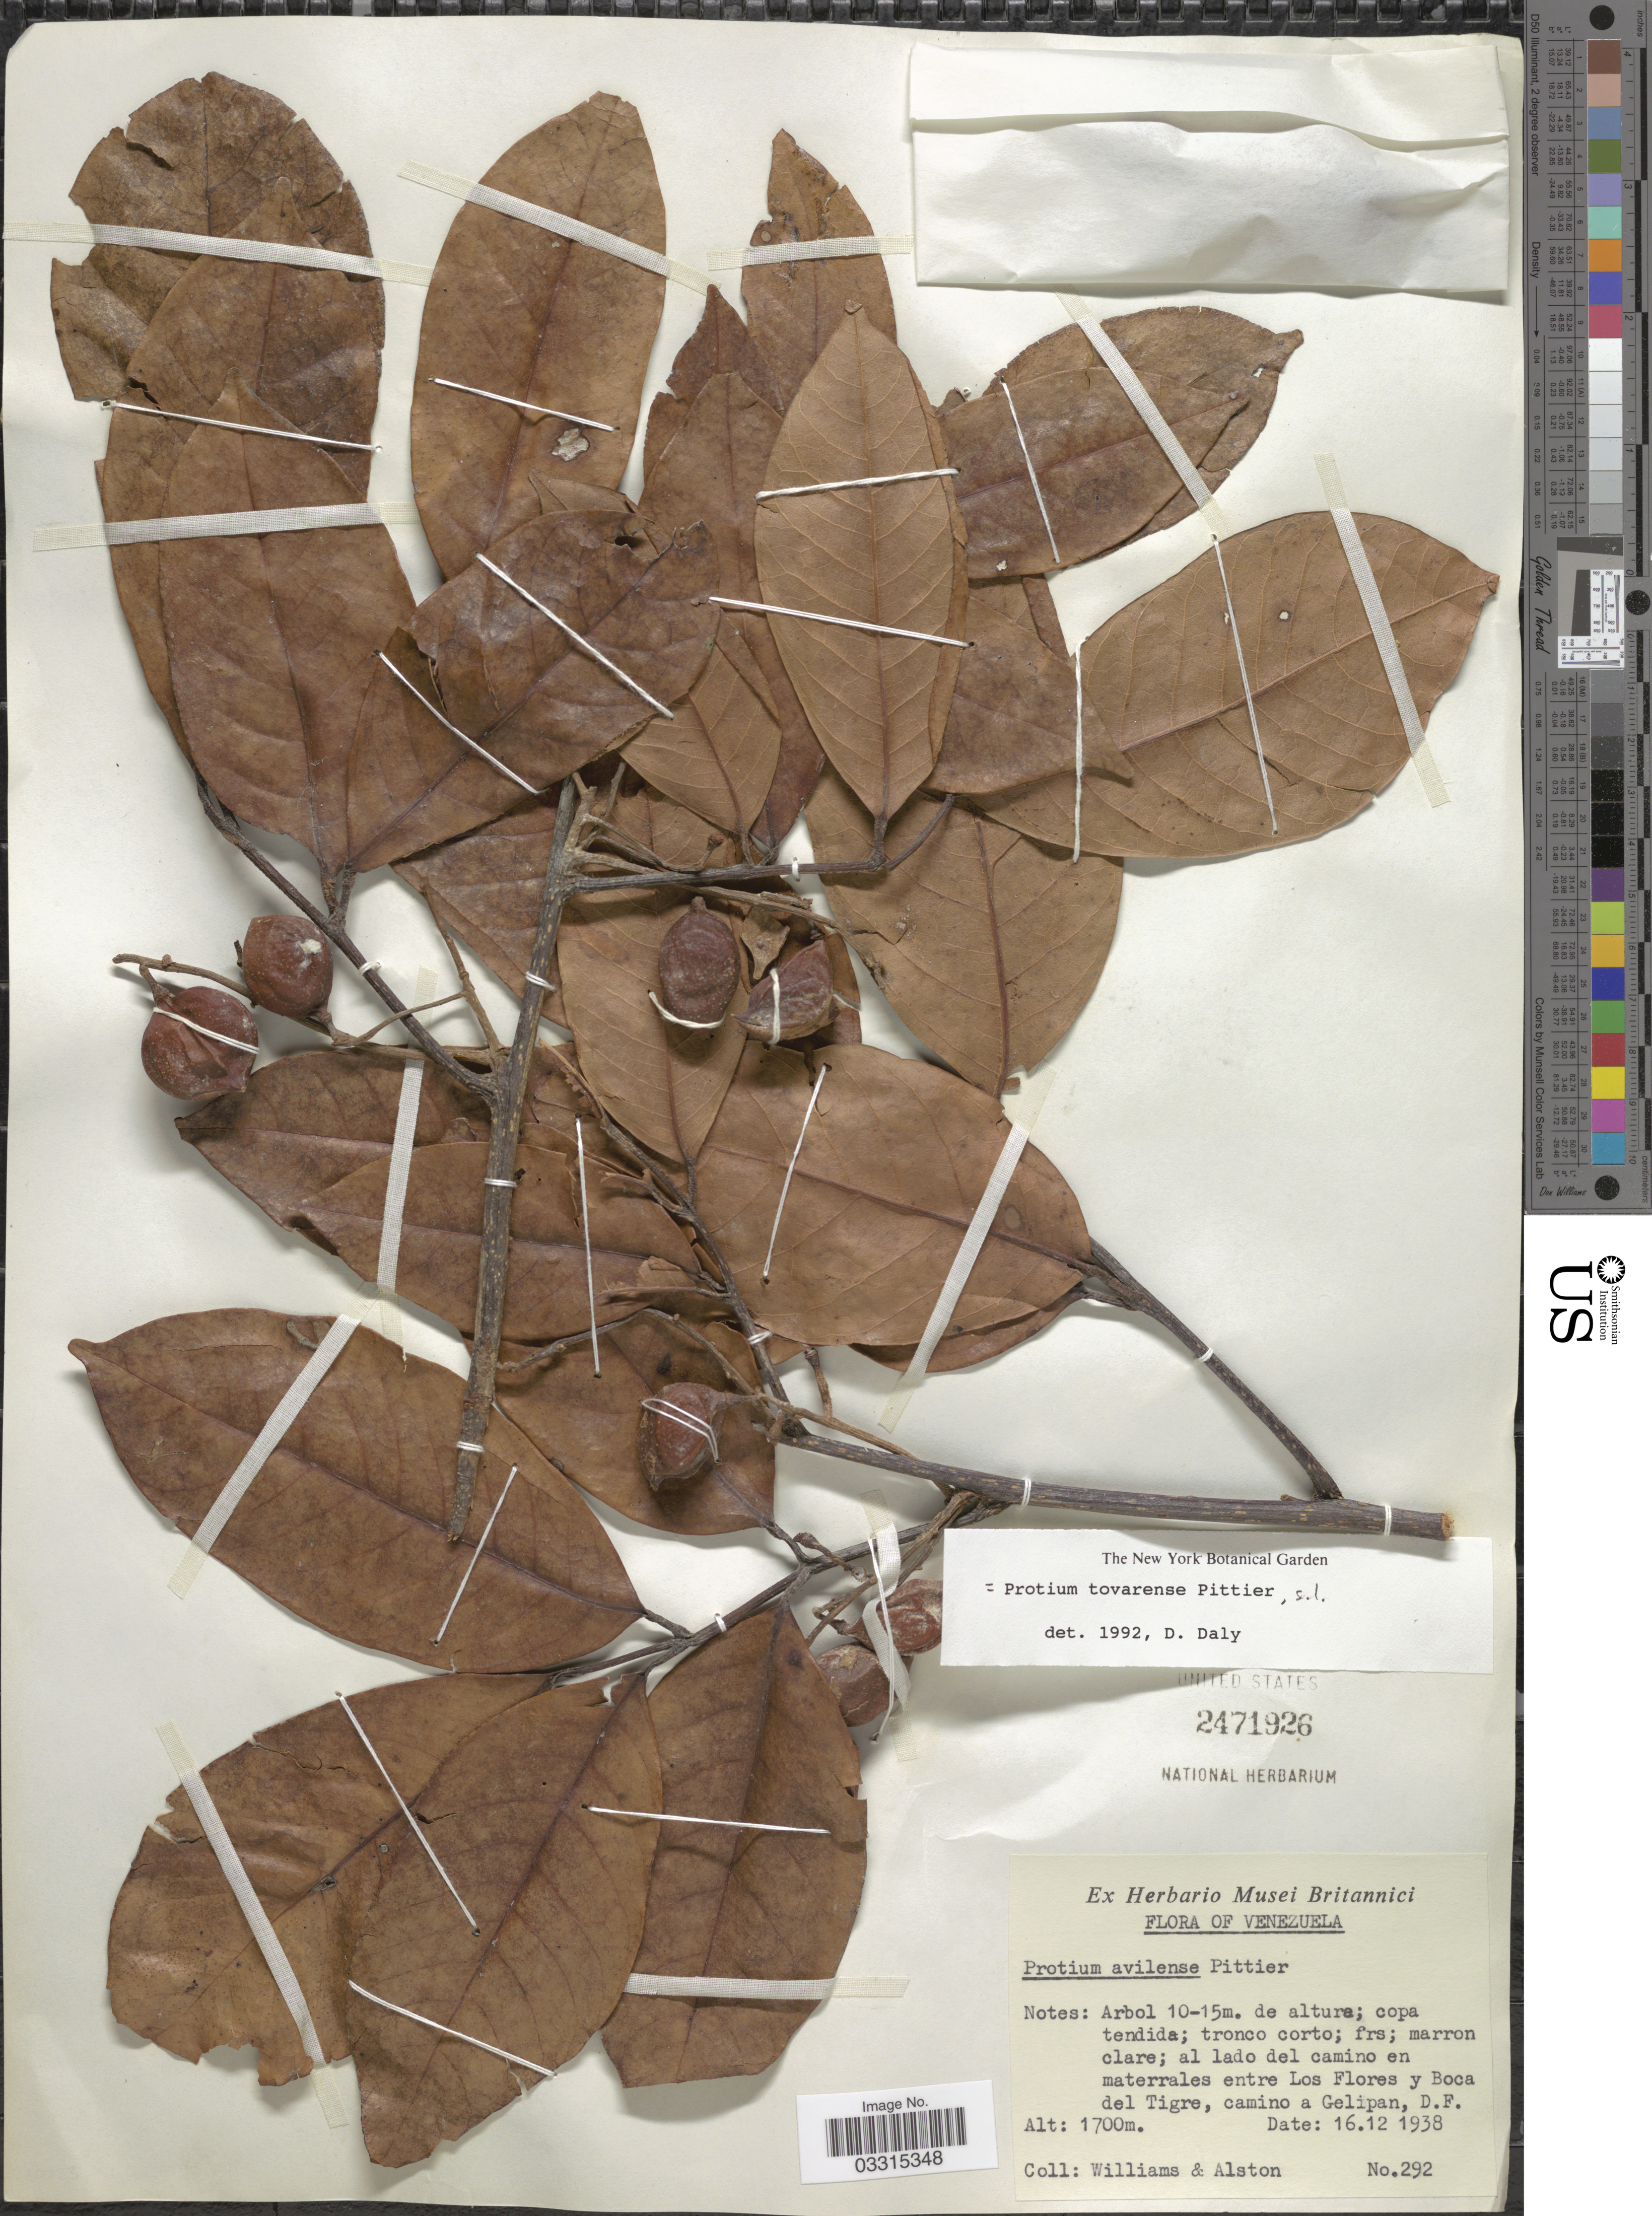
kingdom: Plantae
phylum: Tracheophyta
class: Magnoliopsida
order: Sapindales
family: Burseraceae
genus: Protium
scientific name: Protium tovarense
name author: Pittier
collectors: -- Williams & Alston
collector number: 292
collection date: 1938-12-16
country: Venezuela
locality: Al lado del camino en materrales entre Los Flores y Boca del Tigre, camino a Gelipan, D.F.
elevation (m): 1700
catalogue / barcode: US 2471926